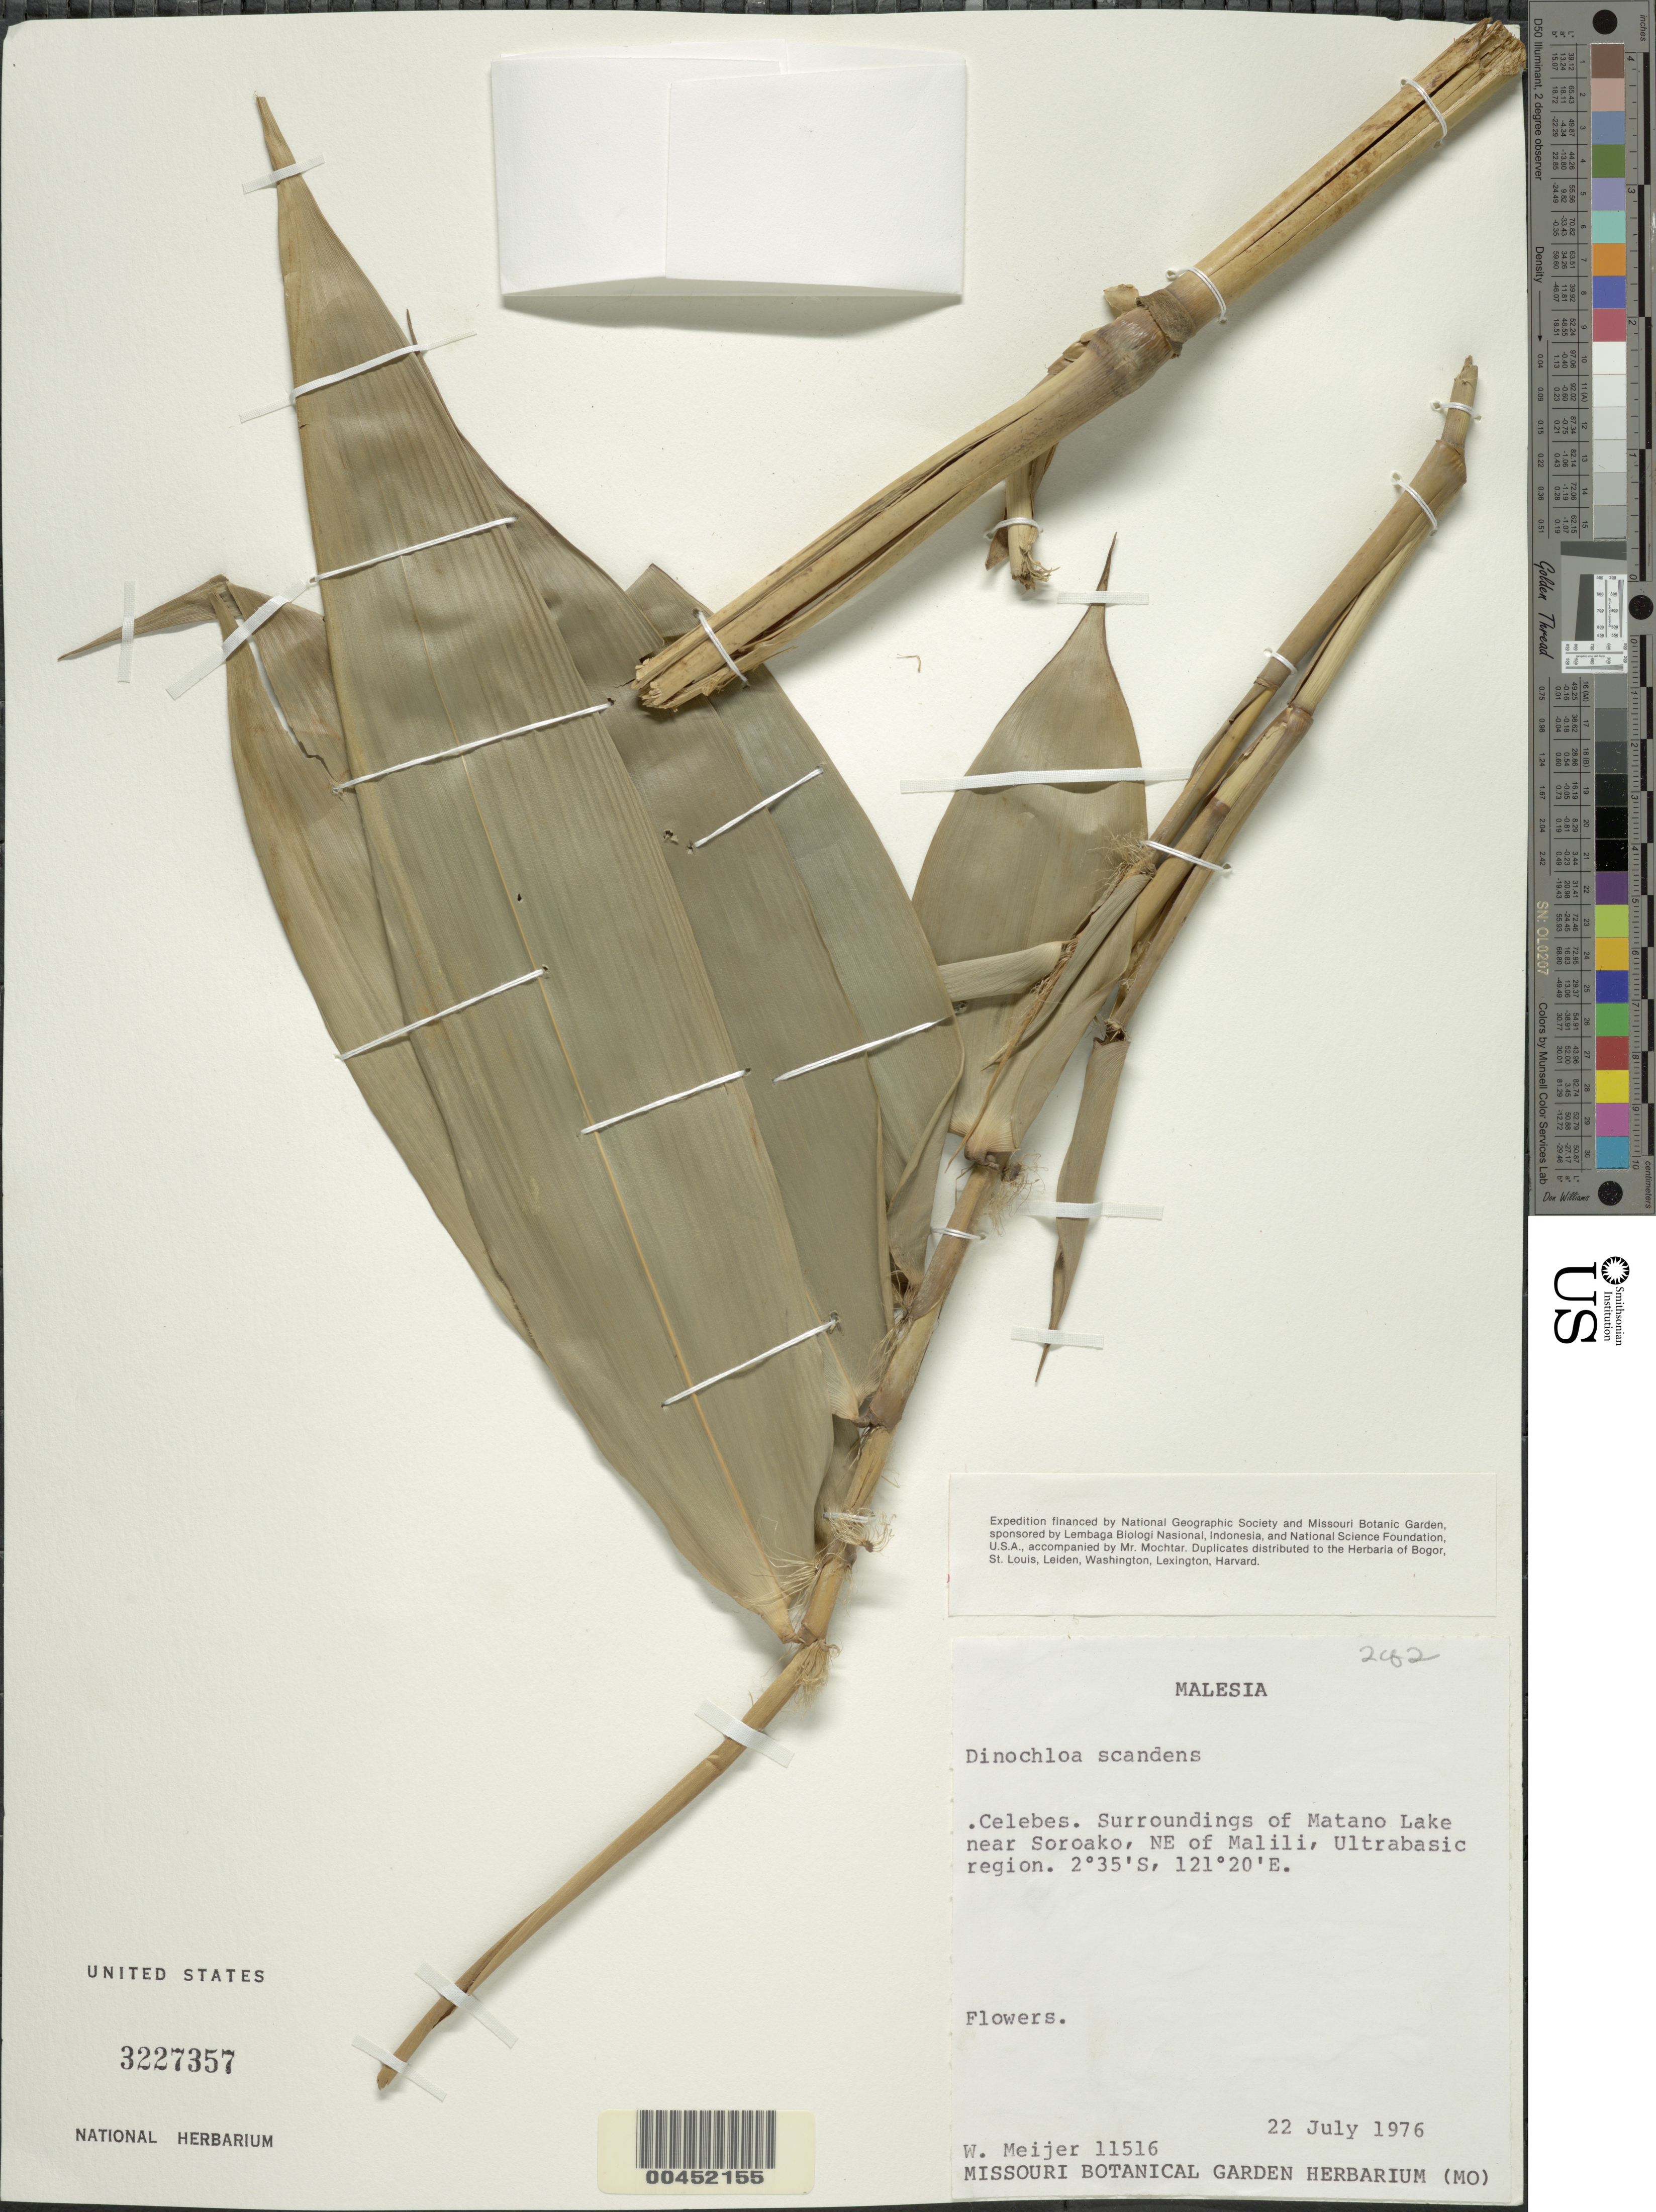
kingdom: Plantae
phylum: Tracheophyta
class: Liliopsida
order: Poales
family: Poaceae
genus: Dinochloa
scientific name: Dinochloa scandens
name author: (Blume ex Nees) Kuntze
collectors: W. Meijer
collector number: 11516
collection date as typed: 22 Jul 1976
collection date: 1976-07-22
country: Indonesia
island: Celebes Island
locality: Surrondings of matano lake near soroako, ne of malili, ultrabasic region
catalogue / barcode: US 3227357